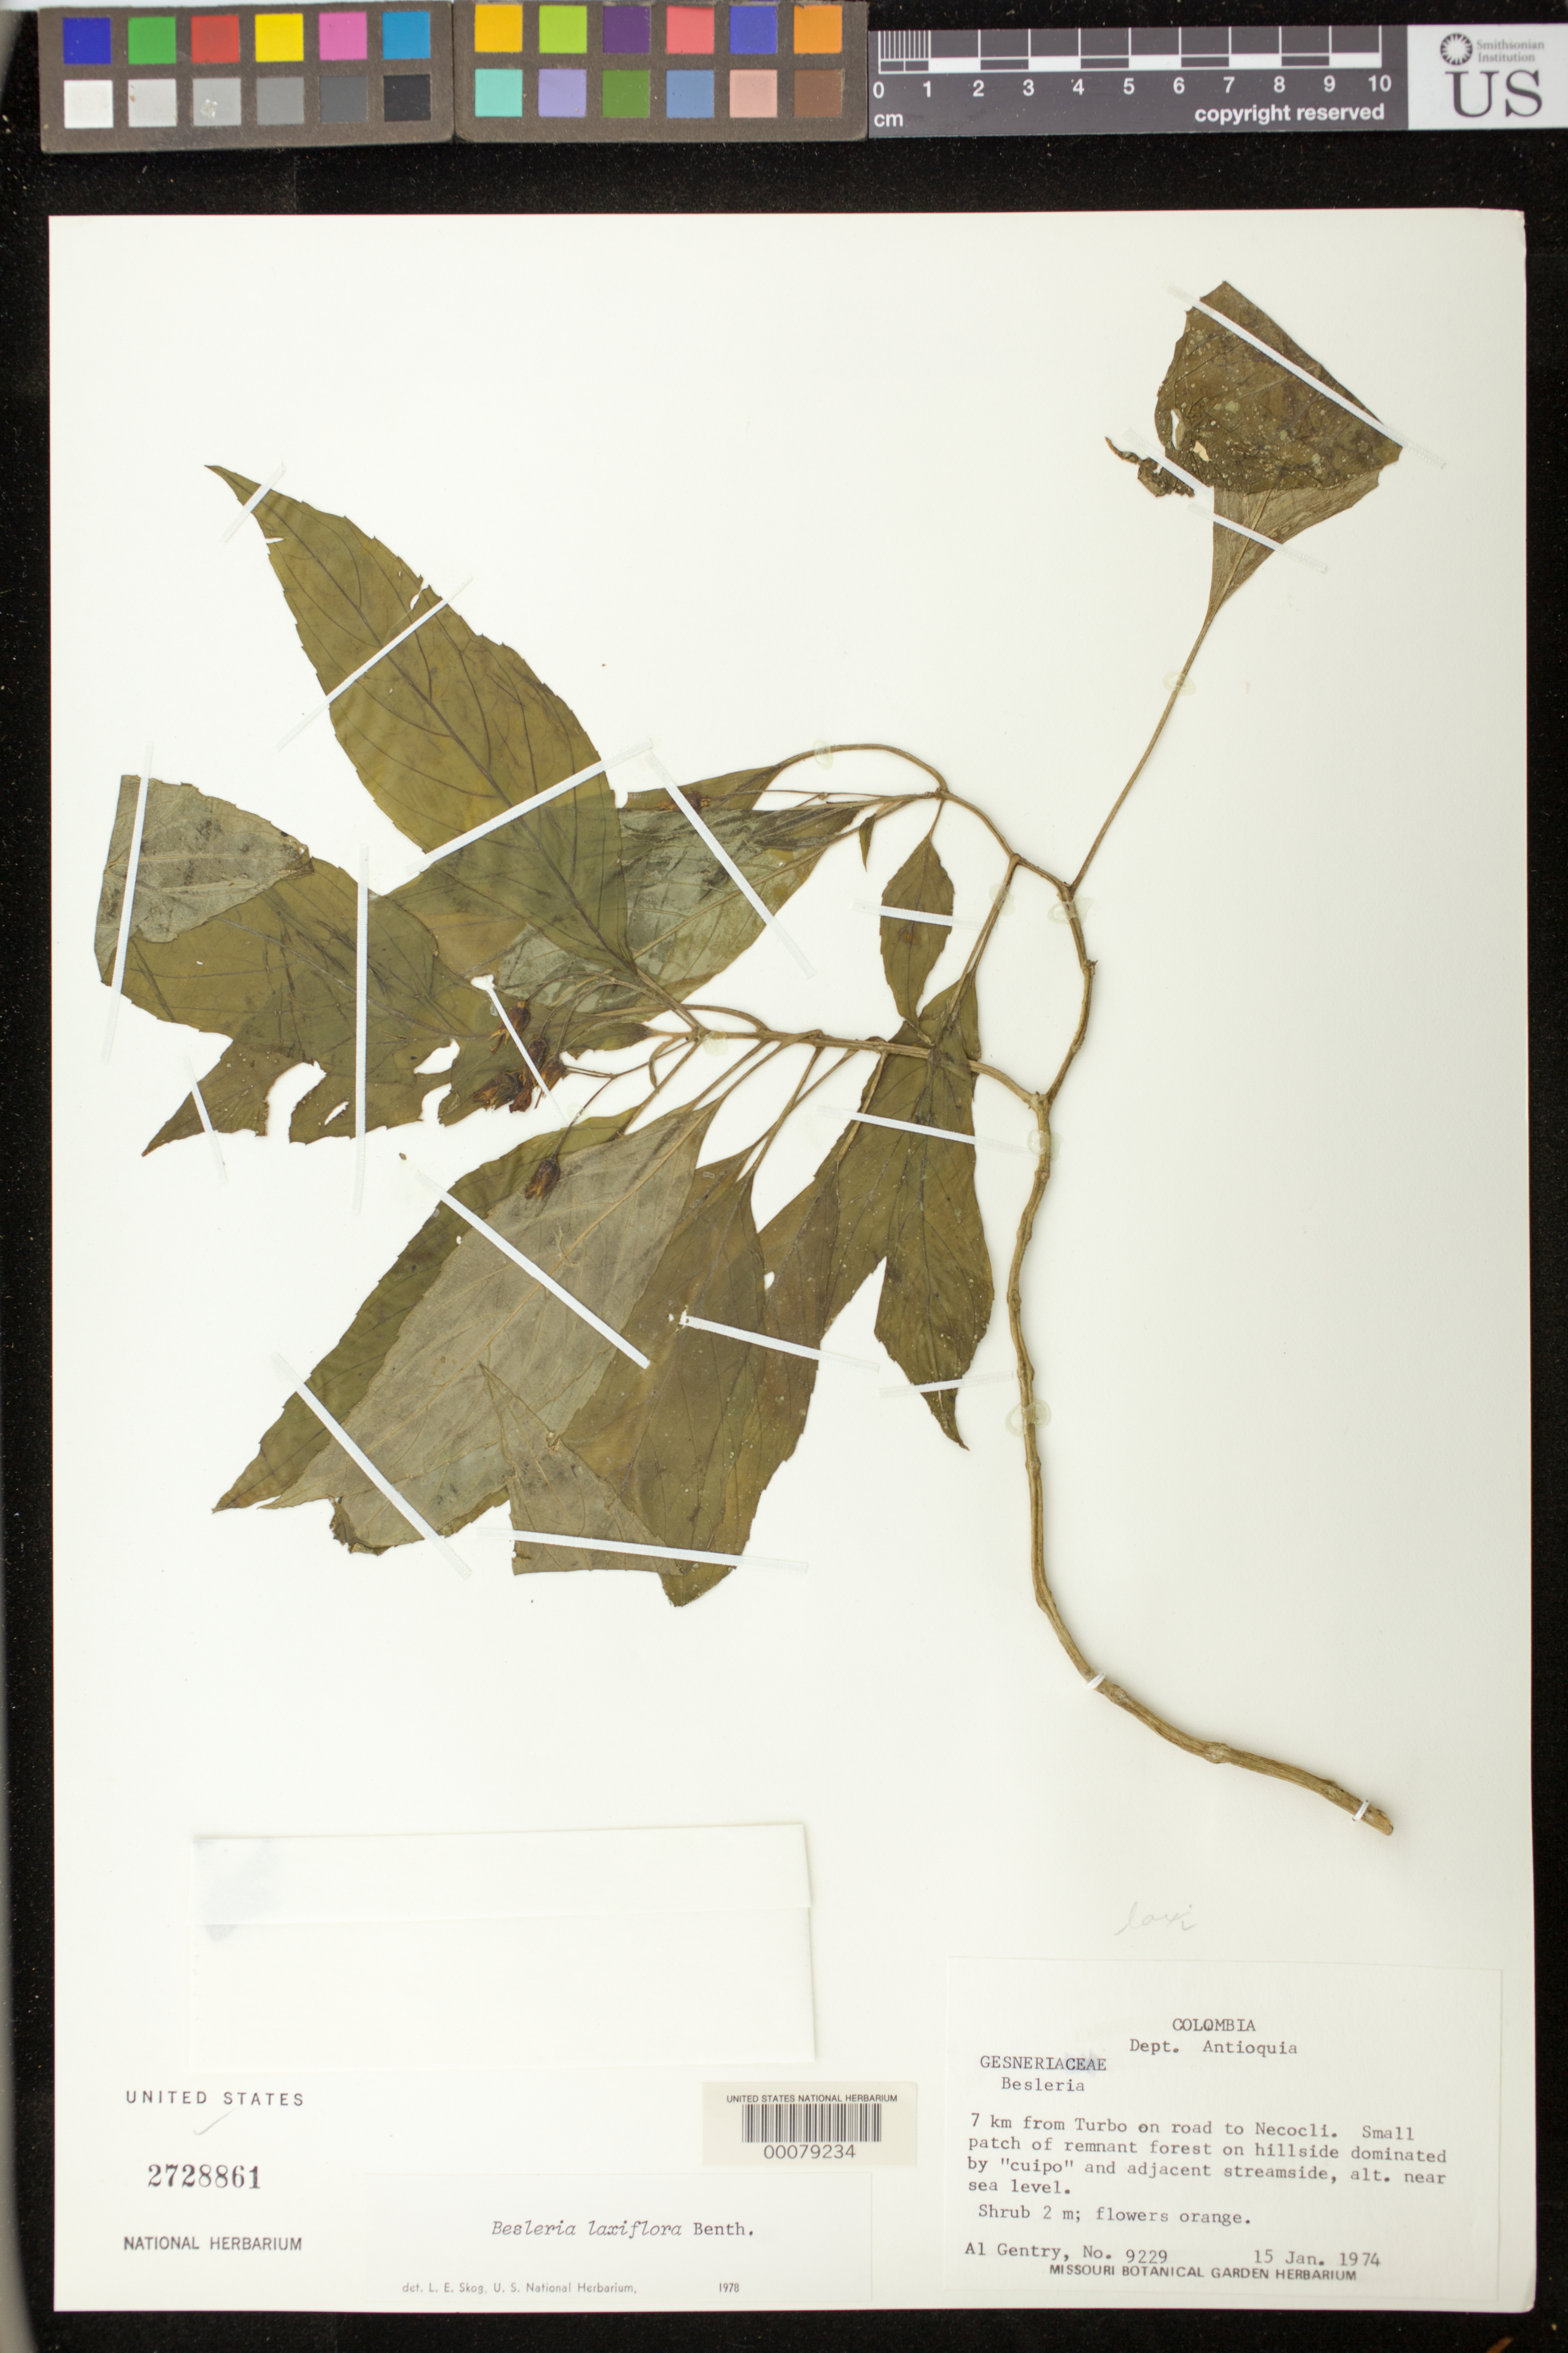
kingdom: Plantae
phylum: Tracheophyta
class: Magnoliopsida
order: Lamiales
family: Gesneriaceae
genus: Besleria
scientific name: Besleria laxiflora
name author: Benth.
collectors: A. H. Gentry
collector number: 9229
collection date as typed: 15 Jan 1974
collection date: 1974-01-15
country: Colombia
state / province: Antioquia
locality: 7 km from Turbo on road to Necocli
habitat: Small patch of remnant forest on hillside & adjacent streamside, near sea level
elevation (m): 0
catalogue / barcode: US 2728861